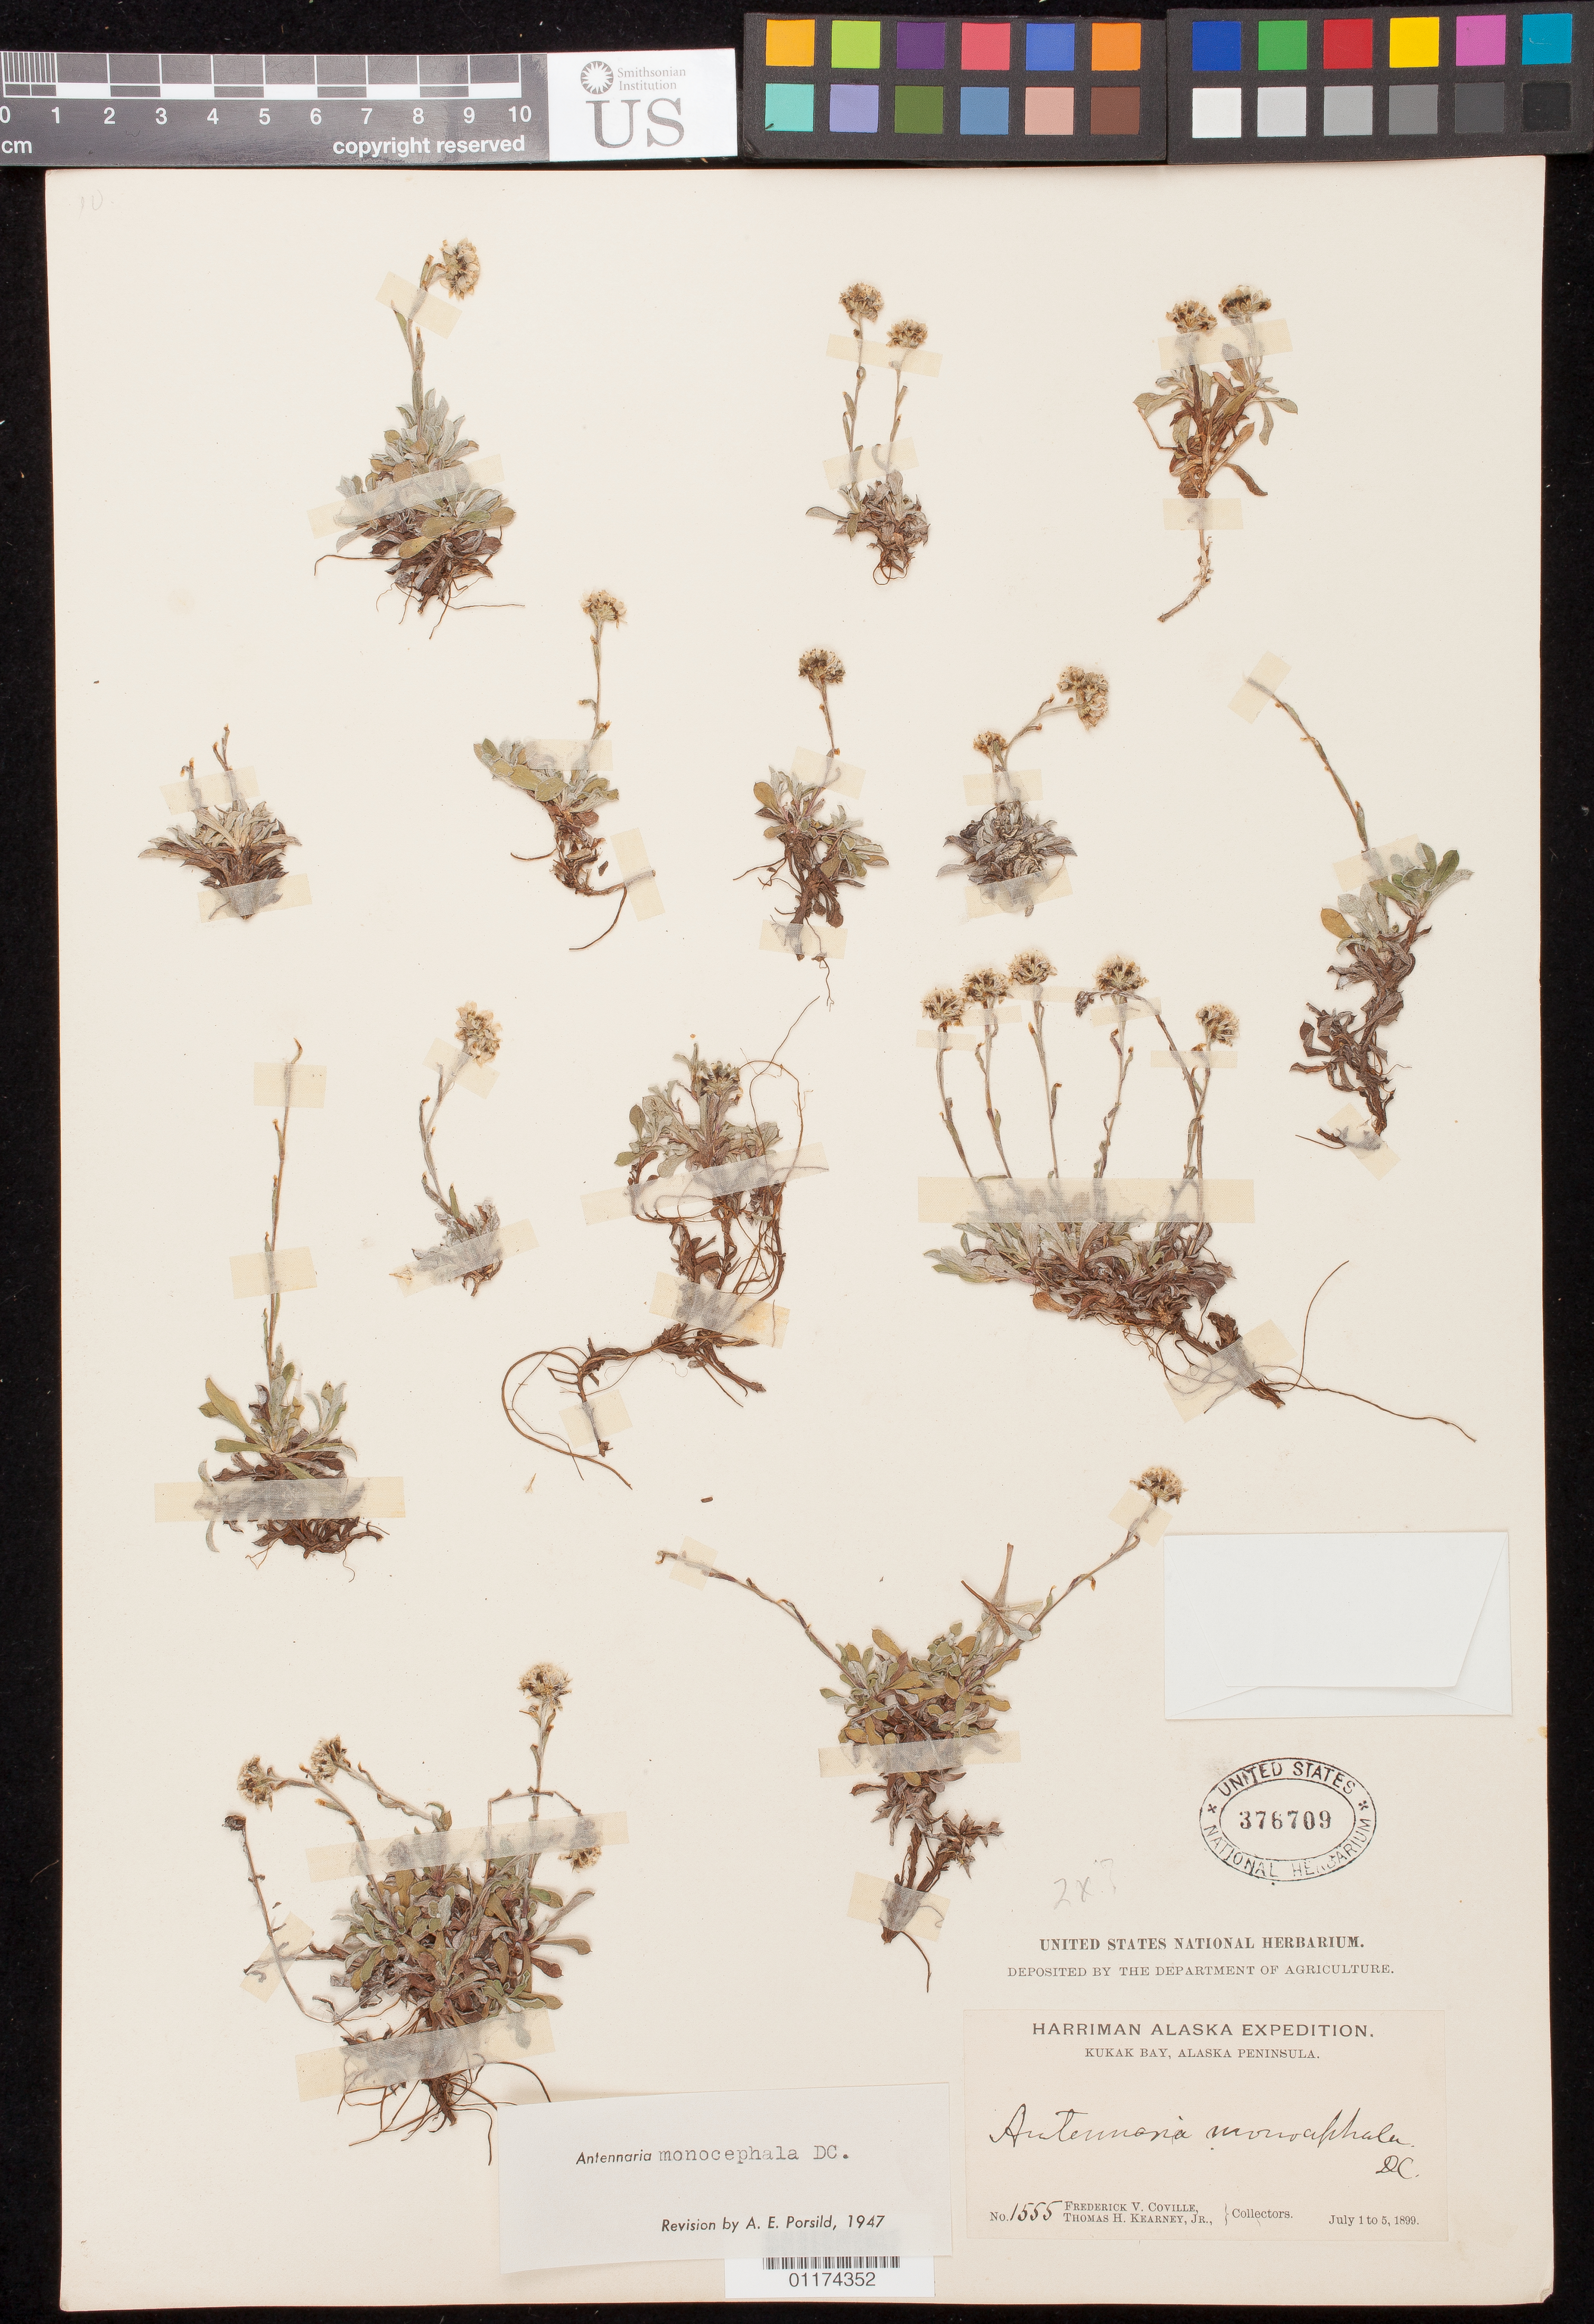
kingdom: Plantae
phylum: Tracheophyta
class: Magnoliopsida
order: Asterales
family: Asteraceae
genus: Antennaria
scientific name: Antennaria monocephala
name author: DC.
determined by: Porsild, A. E.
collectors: F. V. Coville & T. H. Kearney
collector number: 2267a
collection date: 1899-07-19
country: United States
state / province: Alaska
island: Kodiak [Kadiak]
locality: Sturgeon River, Kadiak Island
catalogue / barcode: US 376721